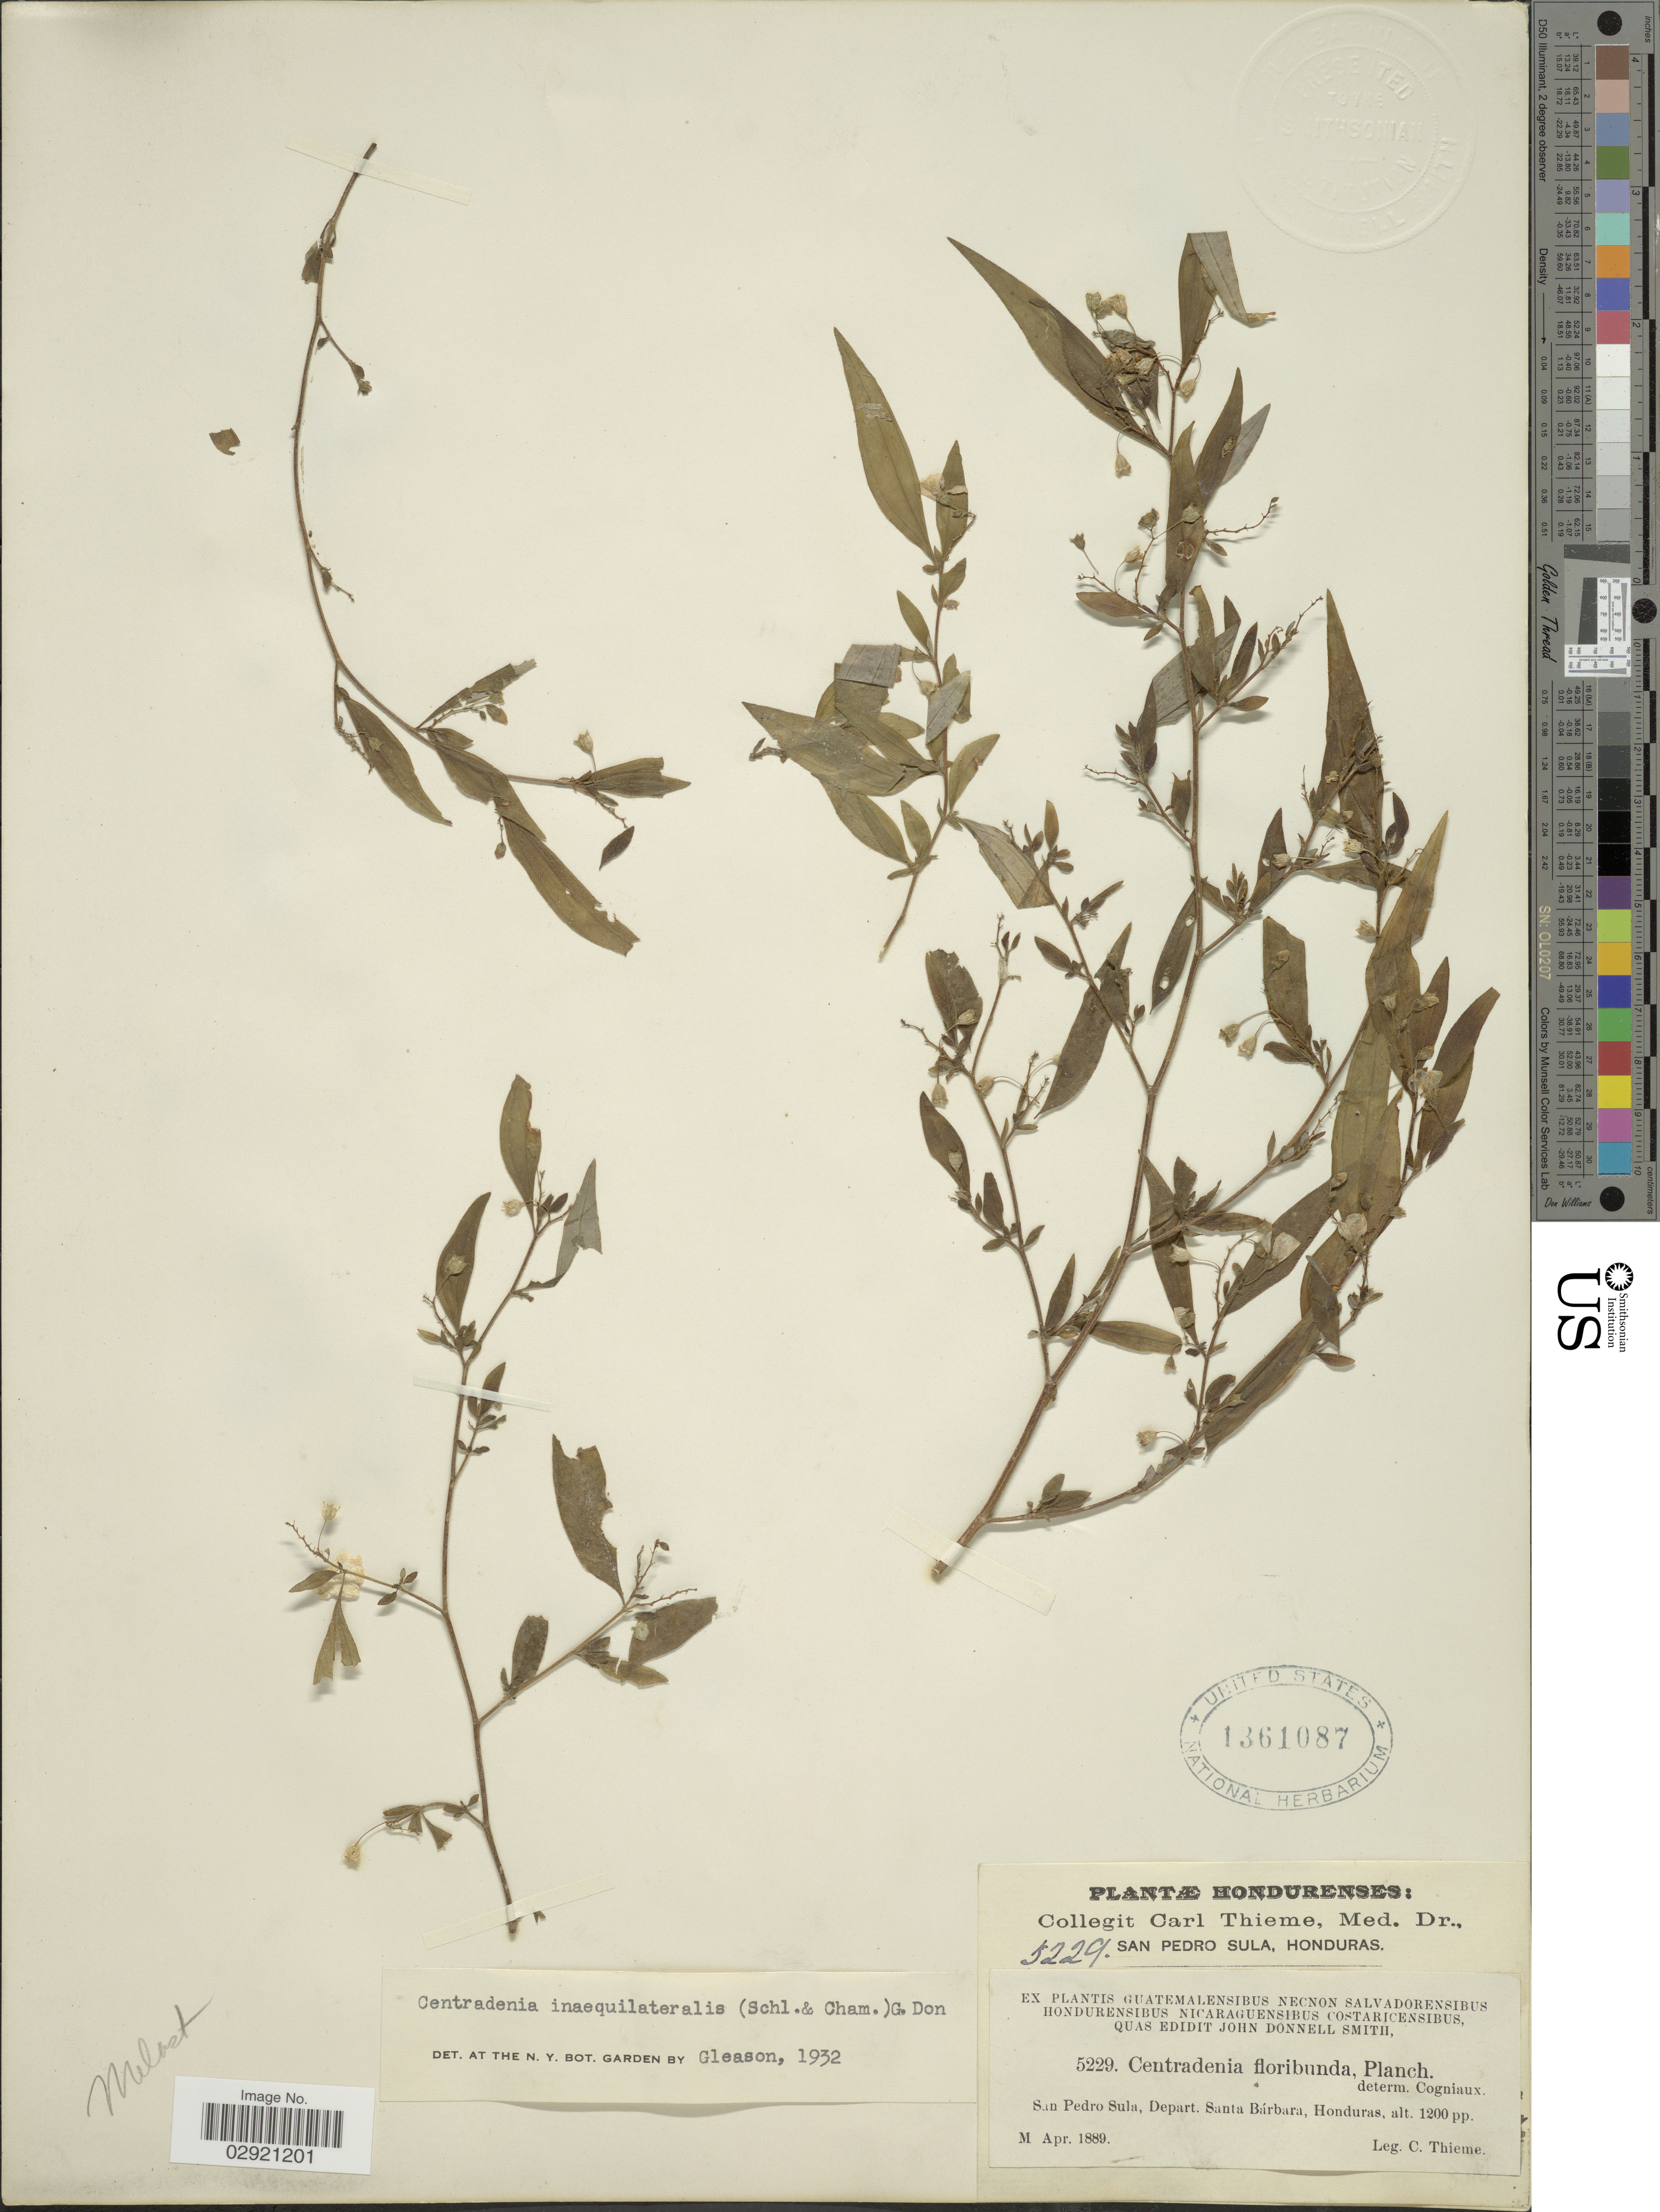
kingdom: Plantae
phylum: Tracheophyta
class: Magnoliopsida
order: Myrtales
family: Melastomataceae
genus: Centradenia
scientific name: Centradenia inaequilateralis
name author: (Gleason) G. Don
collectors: C. Thieme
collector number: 5229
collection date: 1889-04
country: Honduras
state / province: Santa Bárbara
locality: San Pedro Sula, Depart. Santa Bárbara.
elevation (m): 366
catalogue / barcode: US 1361087